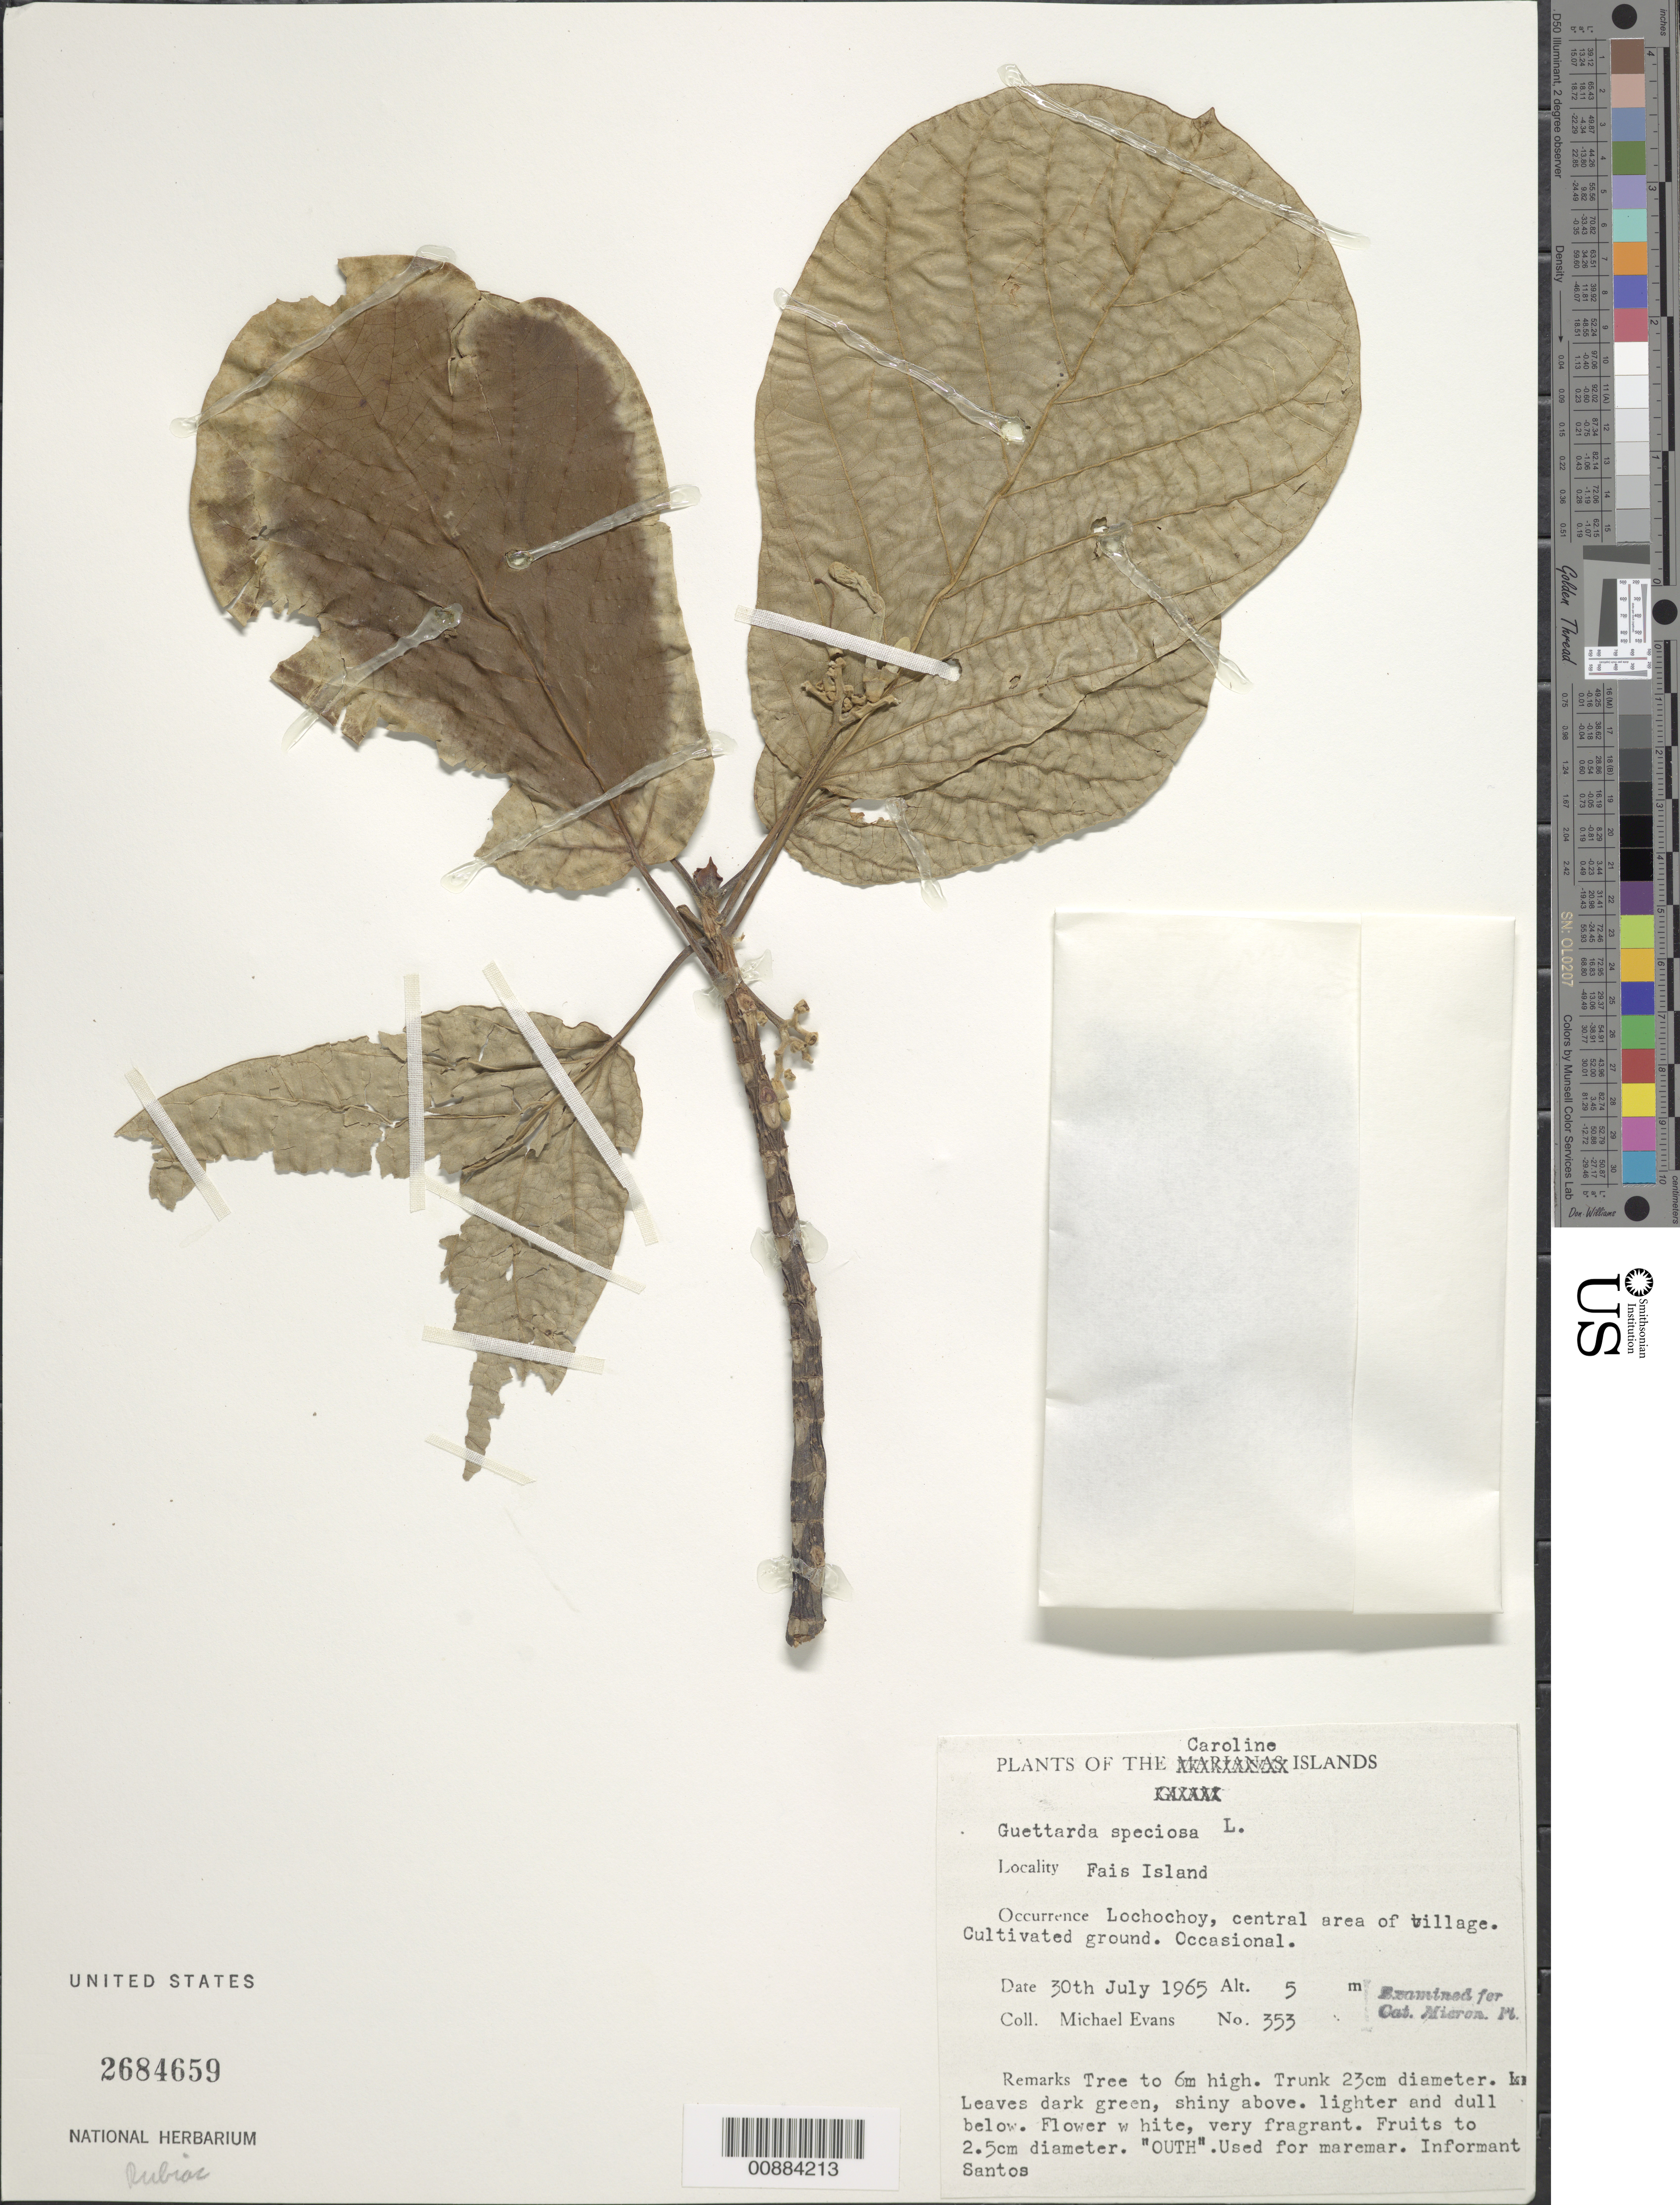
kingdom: Plantae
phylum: Tracheophyta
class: Magnoliopsida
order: Gentianales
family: Rubiaceae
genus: Guettarda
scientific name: Guettarda speciosa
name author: L.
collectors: M. Evans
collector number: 353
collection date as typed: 30 Jul 1965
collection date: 1965-07-30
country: Micronesia, Federated States of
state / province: Yap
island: Fais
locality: Lochochoy, central area of village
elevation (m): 5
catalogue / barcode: US 2684659